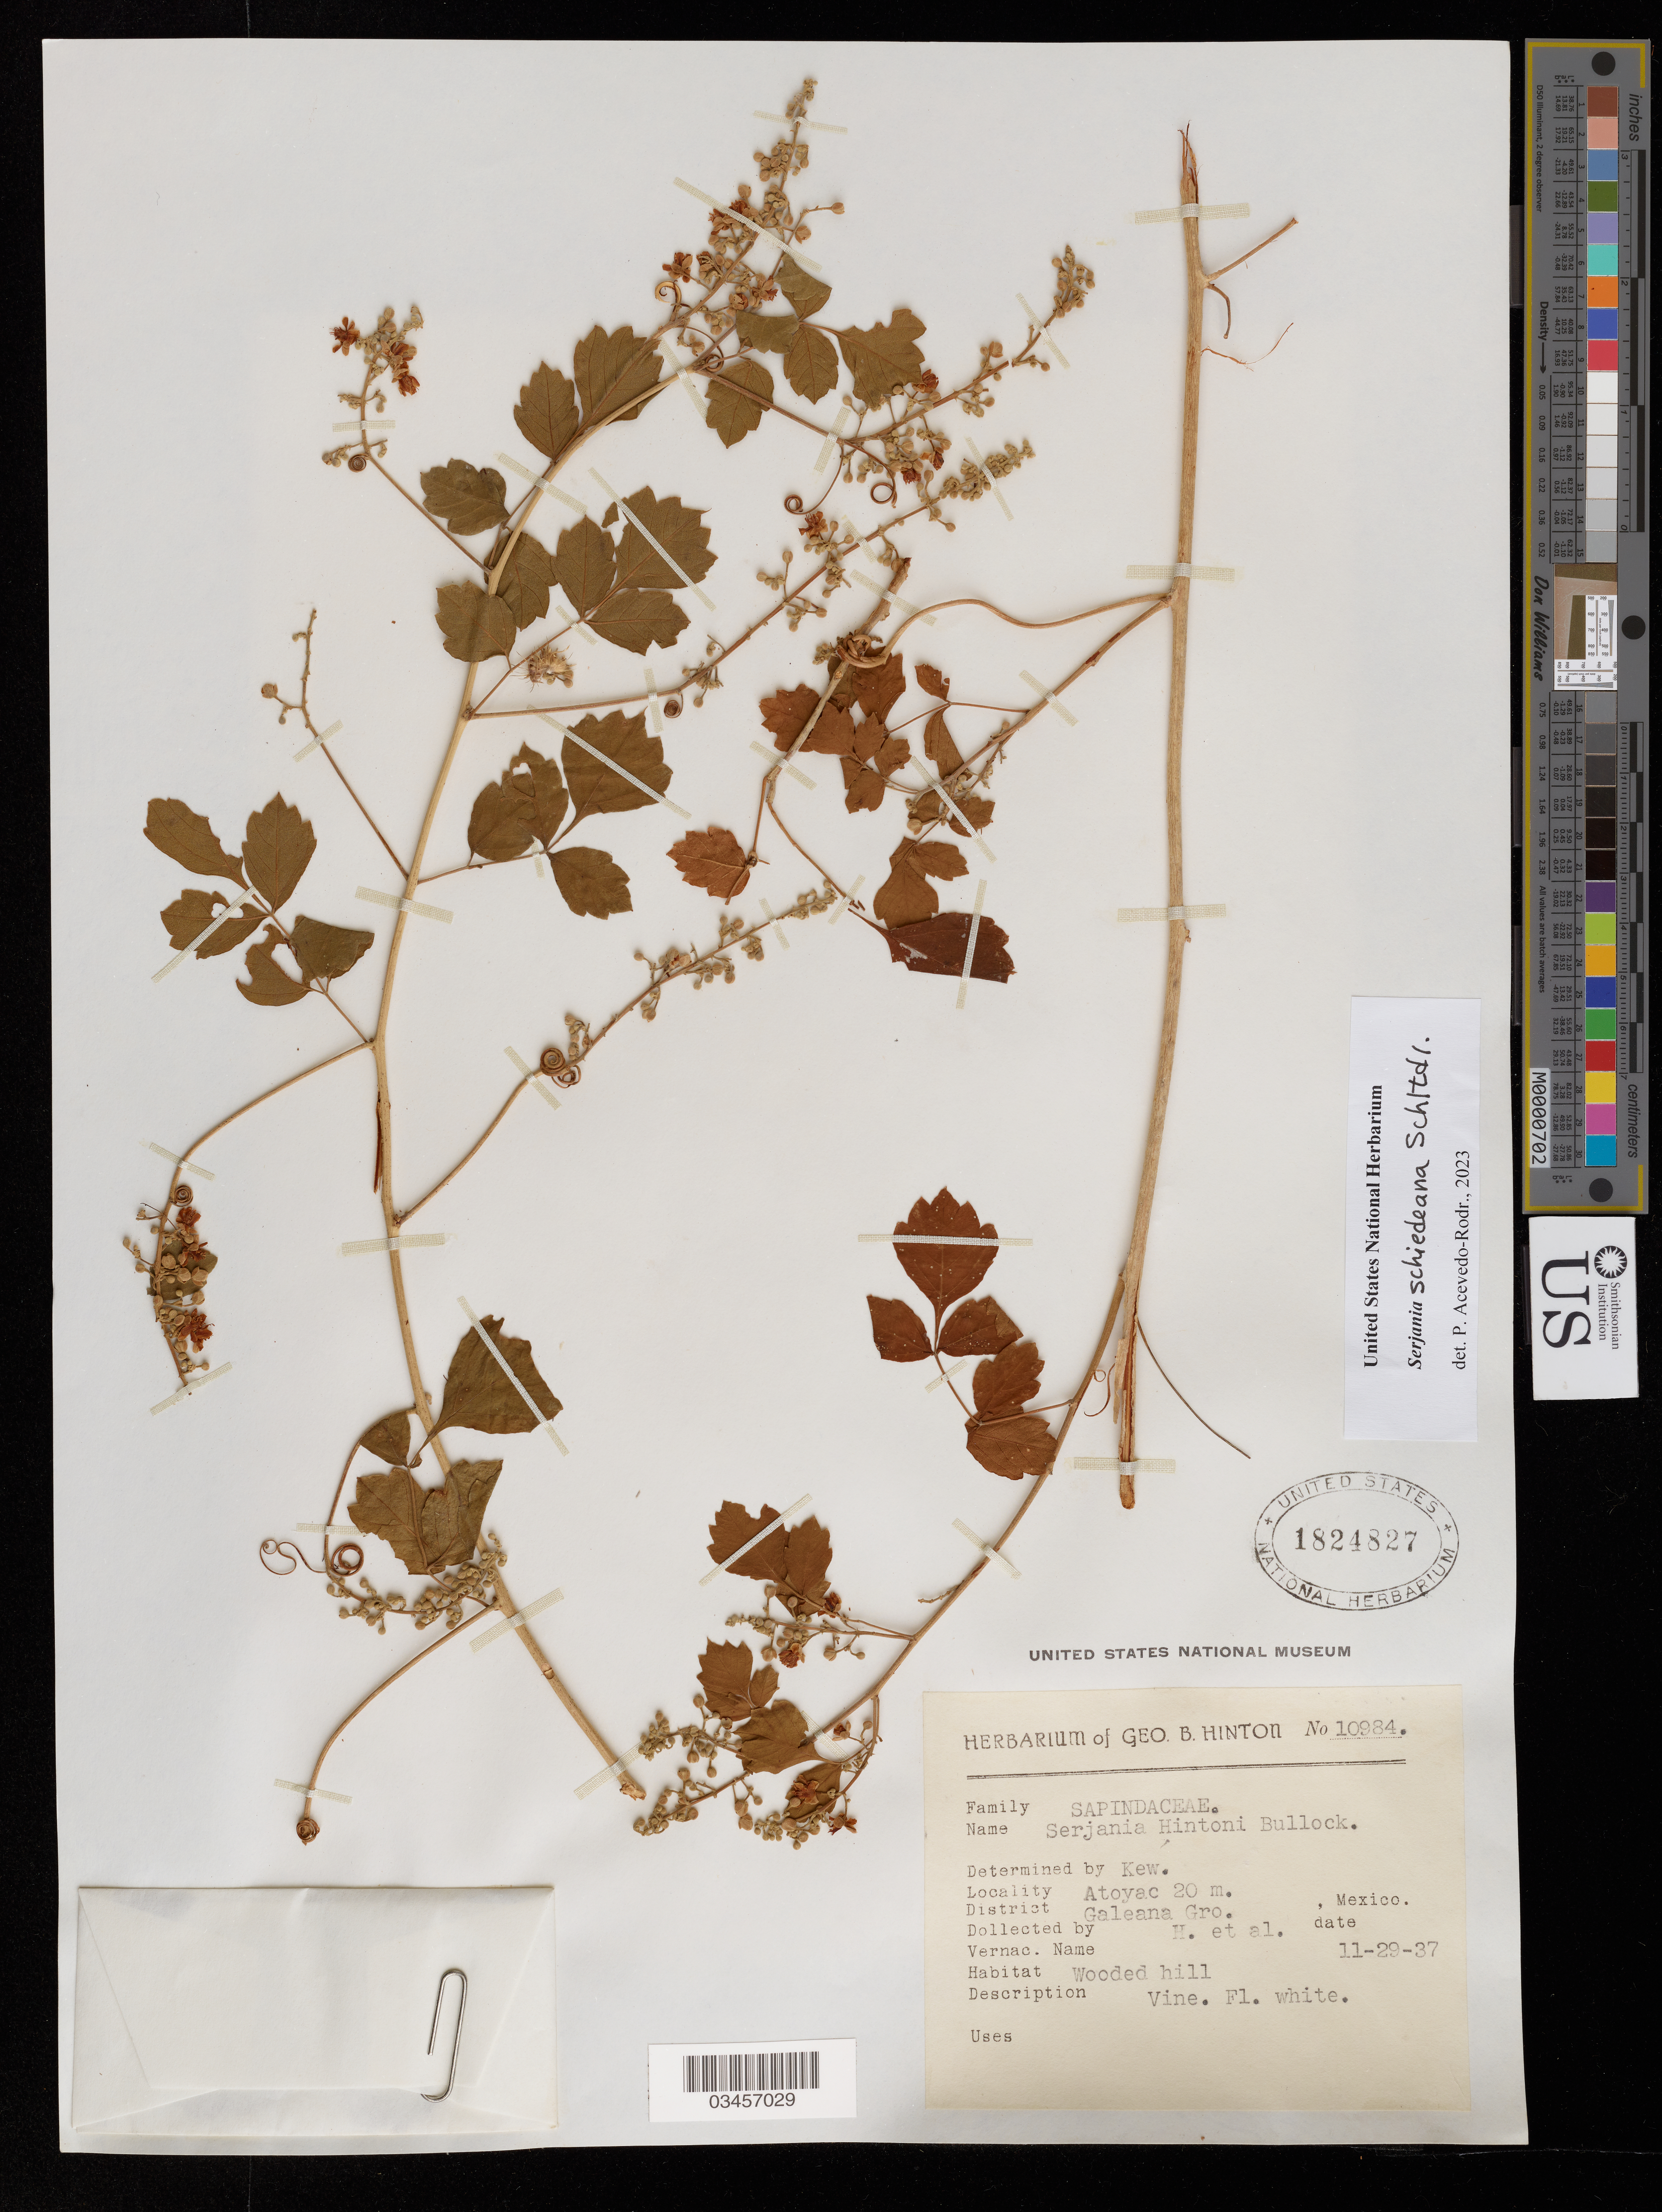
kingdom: Plantae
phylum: Tracheophyta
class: Magnoliopsida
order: Sapindales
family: Sapindaceae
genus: Serjania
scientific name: Serjania schiedeana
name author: Schltdl.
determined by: Acevedo-Rodriguez, P., (US), Smithsonian Institution - National Museum of Natural History (UNITED STATES)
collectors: G. B. Hinton et al.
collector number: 10984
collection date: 1937-11-29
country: Mexico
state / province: Guerrero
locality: Galeana Gro. Atoyac.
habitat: Wooded hill.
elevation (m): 20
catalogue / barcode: US 1824827